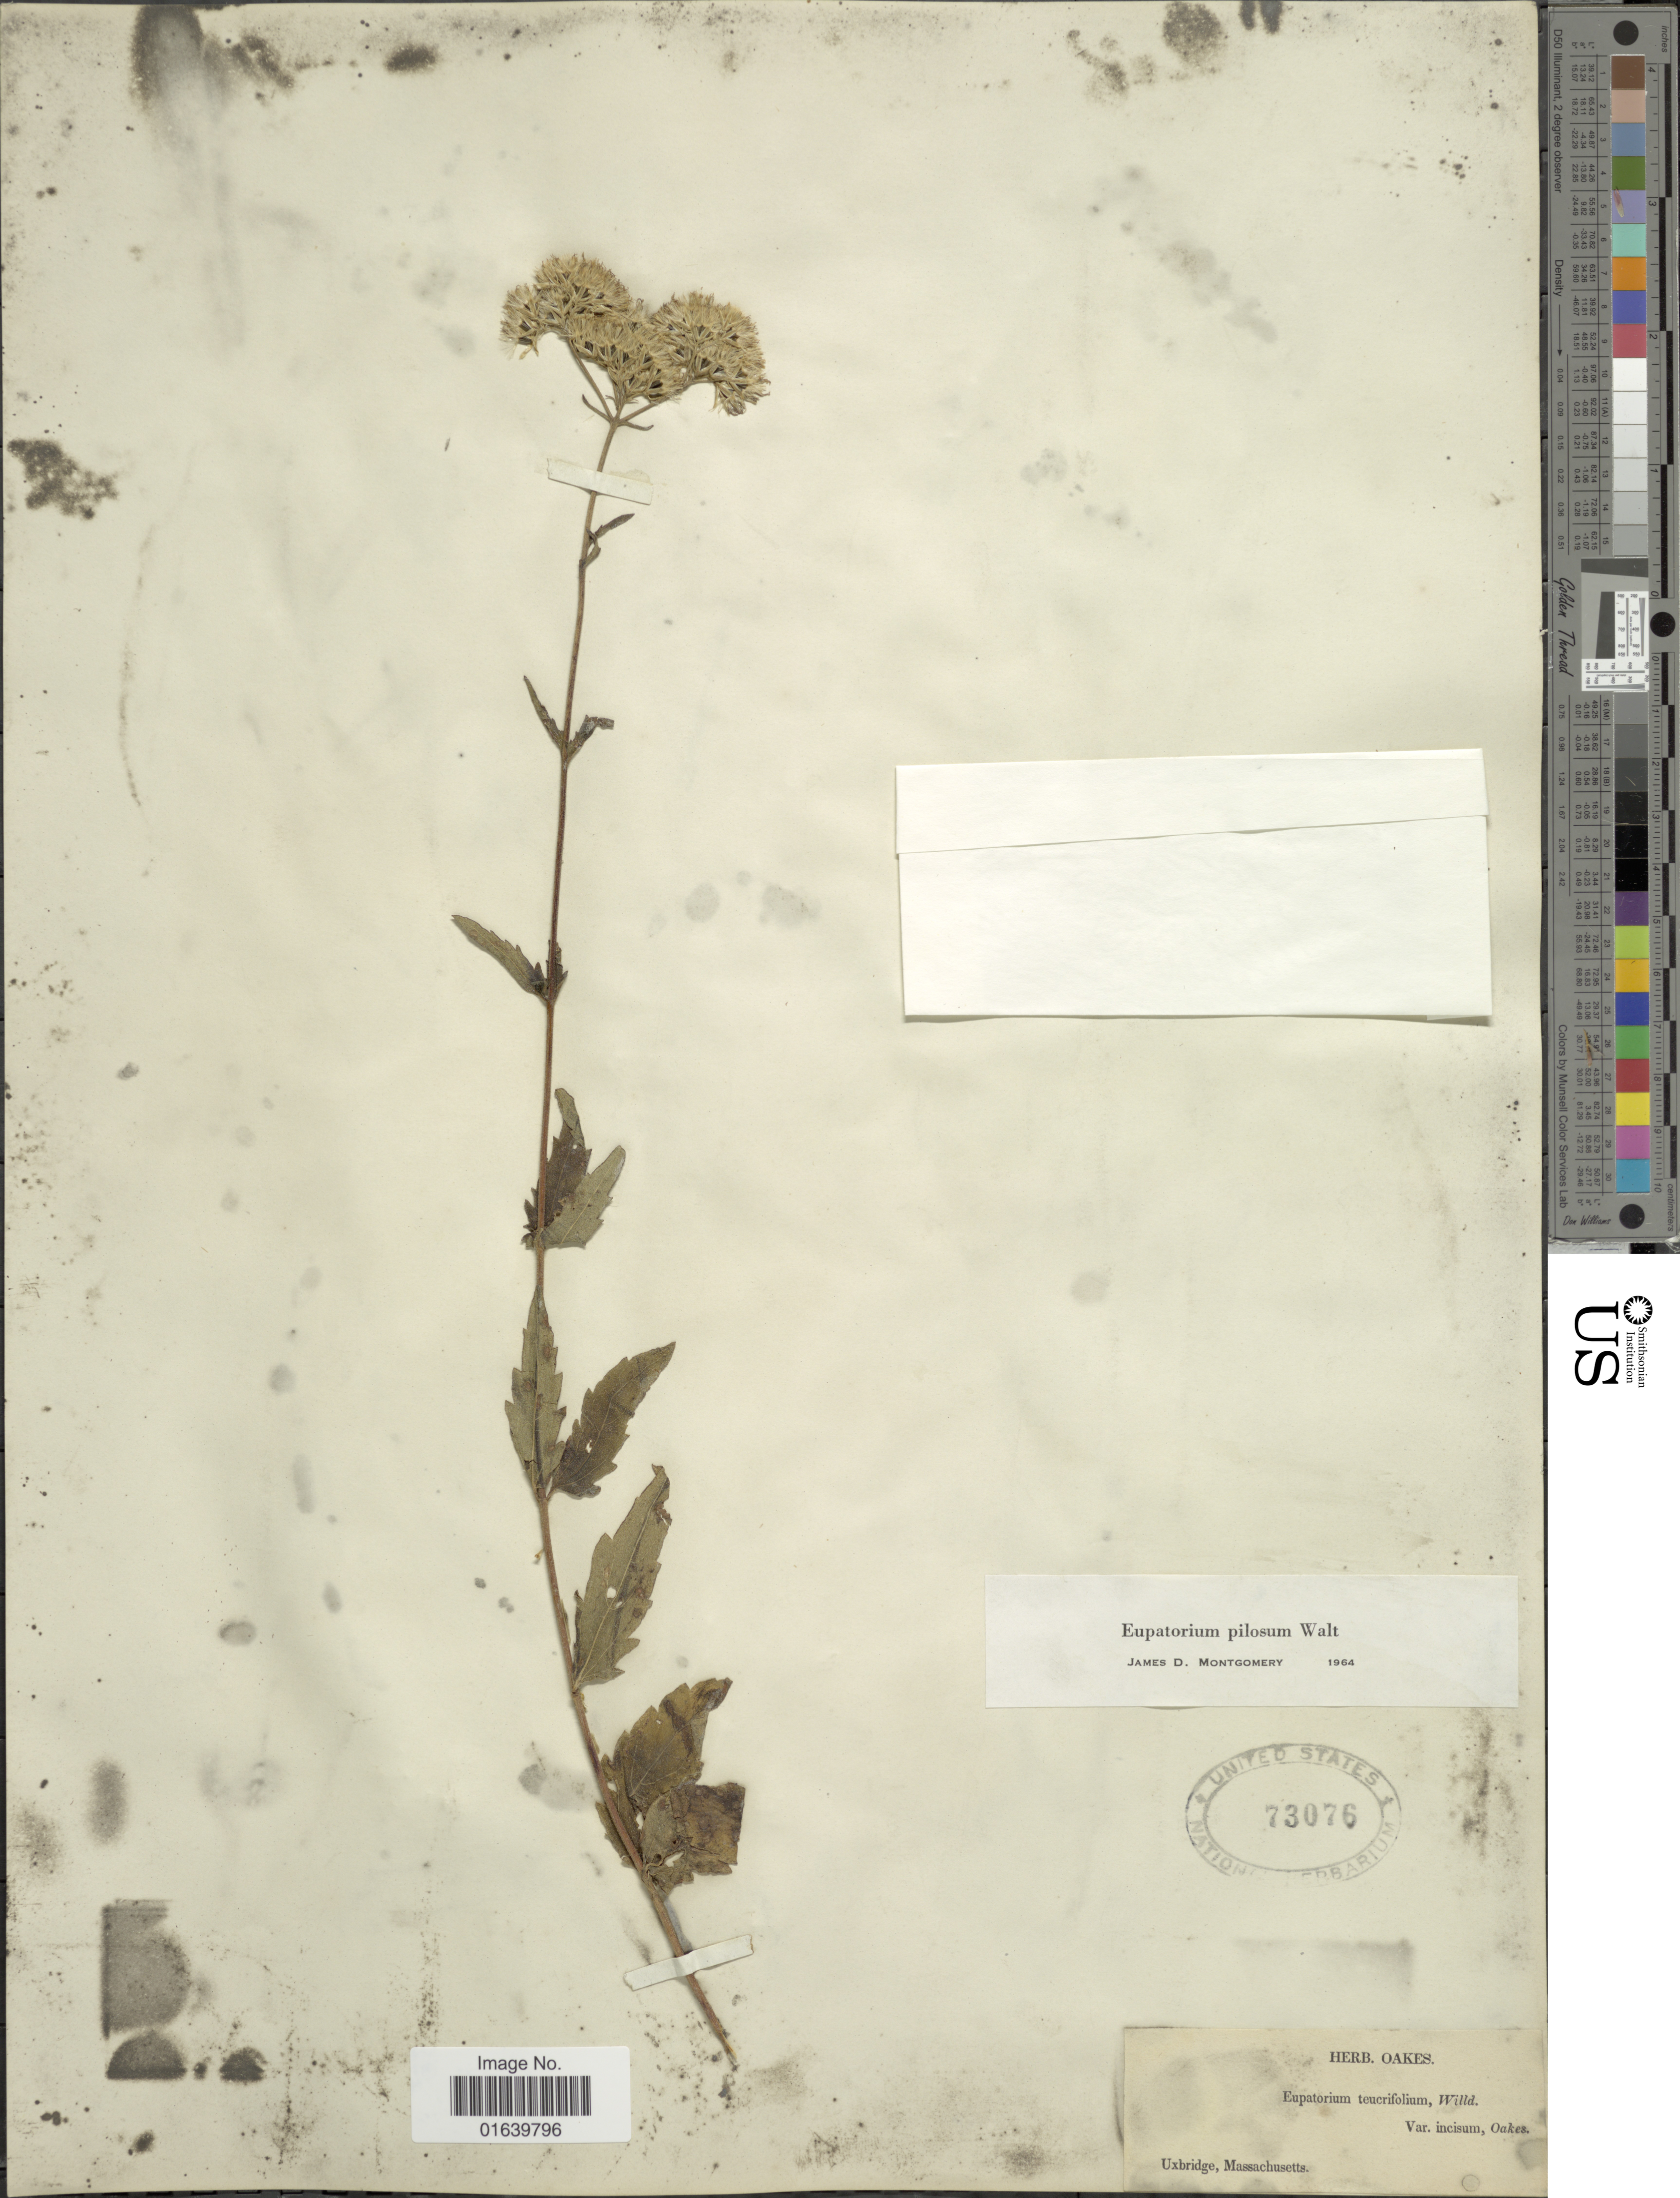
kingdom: Plantae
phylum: Tracheophyta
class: Magnoliopsida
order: Asterales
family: Asteraceae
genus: Eupatorium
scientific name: Eupatorium pilosum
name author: Walter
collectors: ex herb. Oakes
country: United States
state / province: Massachusetts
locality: Uxbridge.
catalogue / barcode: US 73076